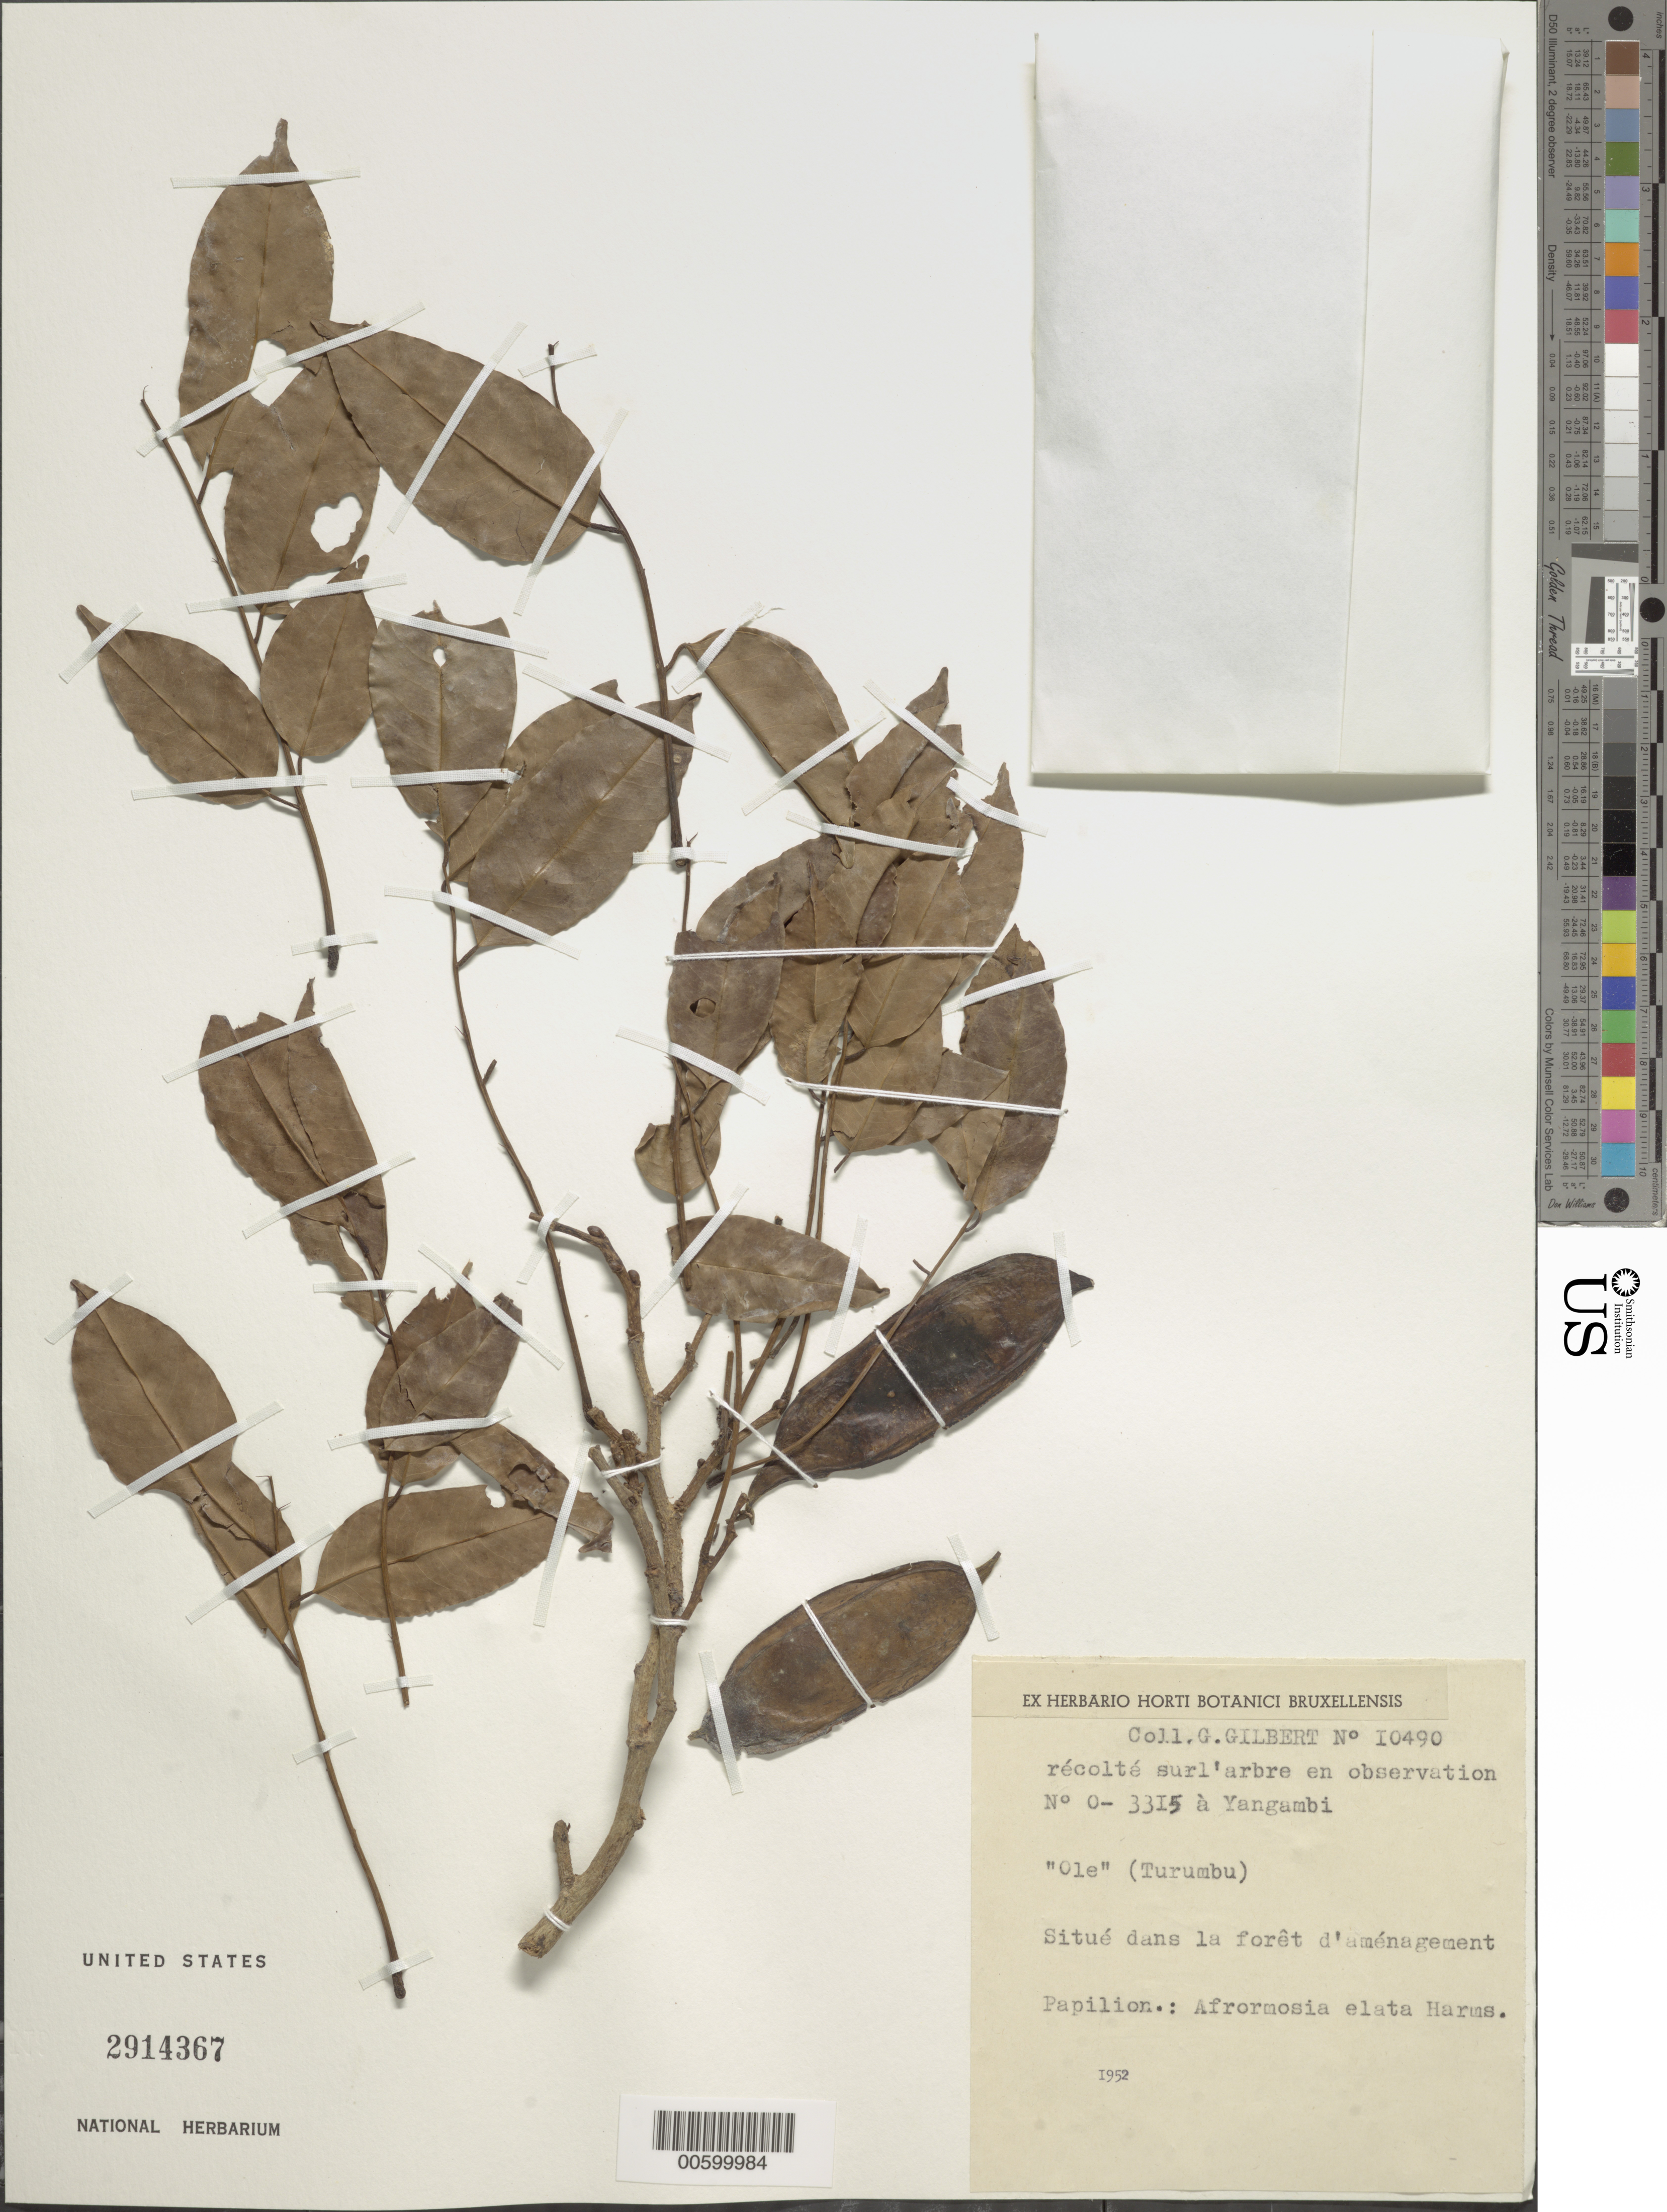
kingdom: Plantae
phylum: Tracheophyta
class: Magnoliopsida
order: Fabales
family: Fabaceae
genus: Pericopsis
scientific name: Pericopsis elata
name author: Harms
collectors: G. Gilbert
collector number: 10490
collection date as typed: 1952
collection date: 1952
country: Congo, Democratic Republic of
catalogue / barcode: US 2914367